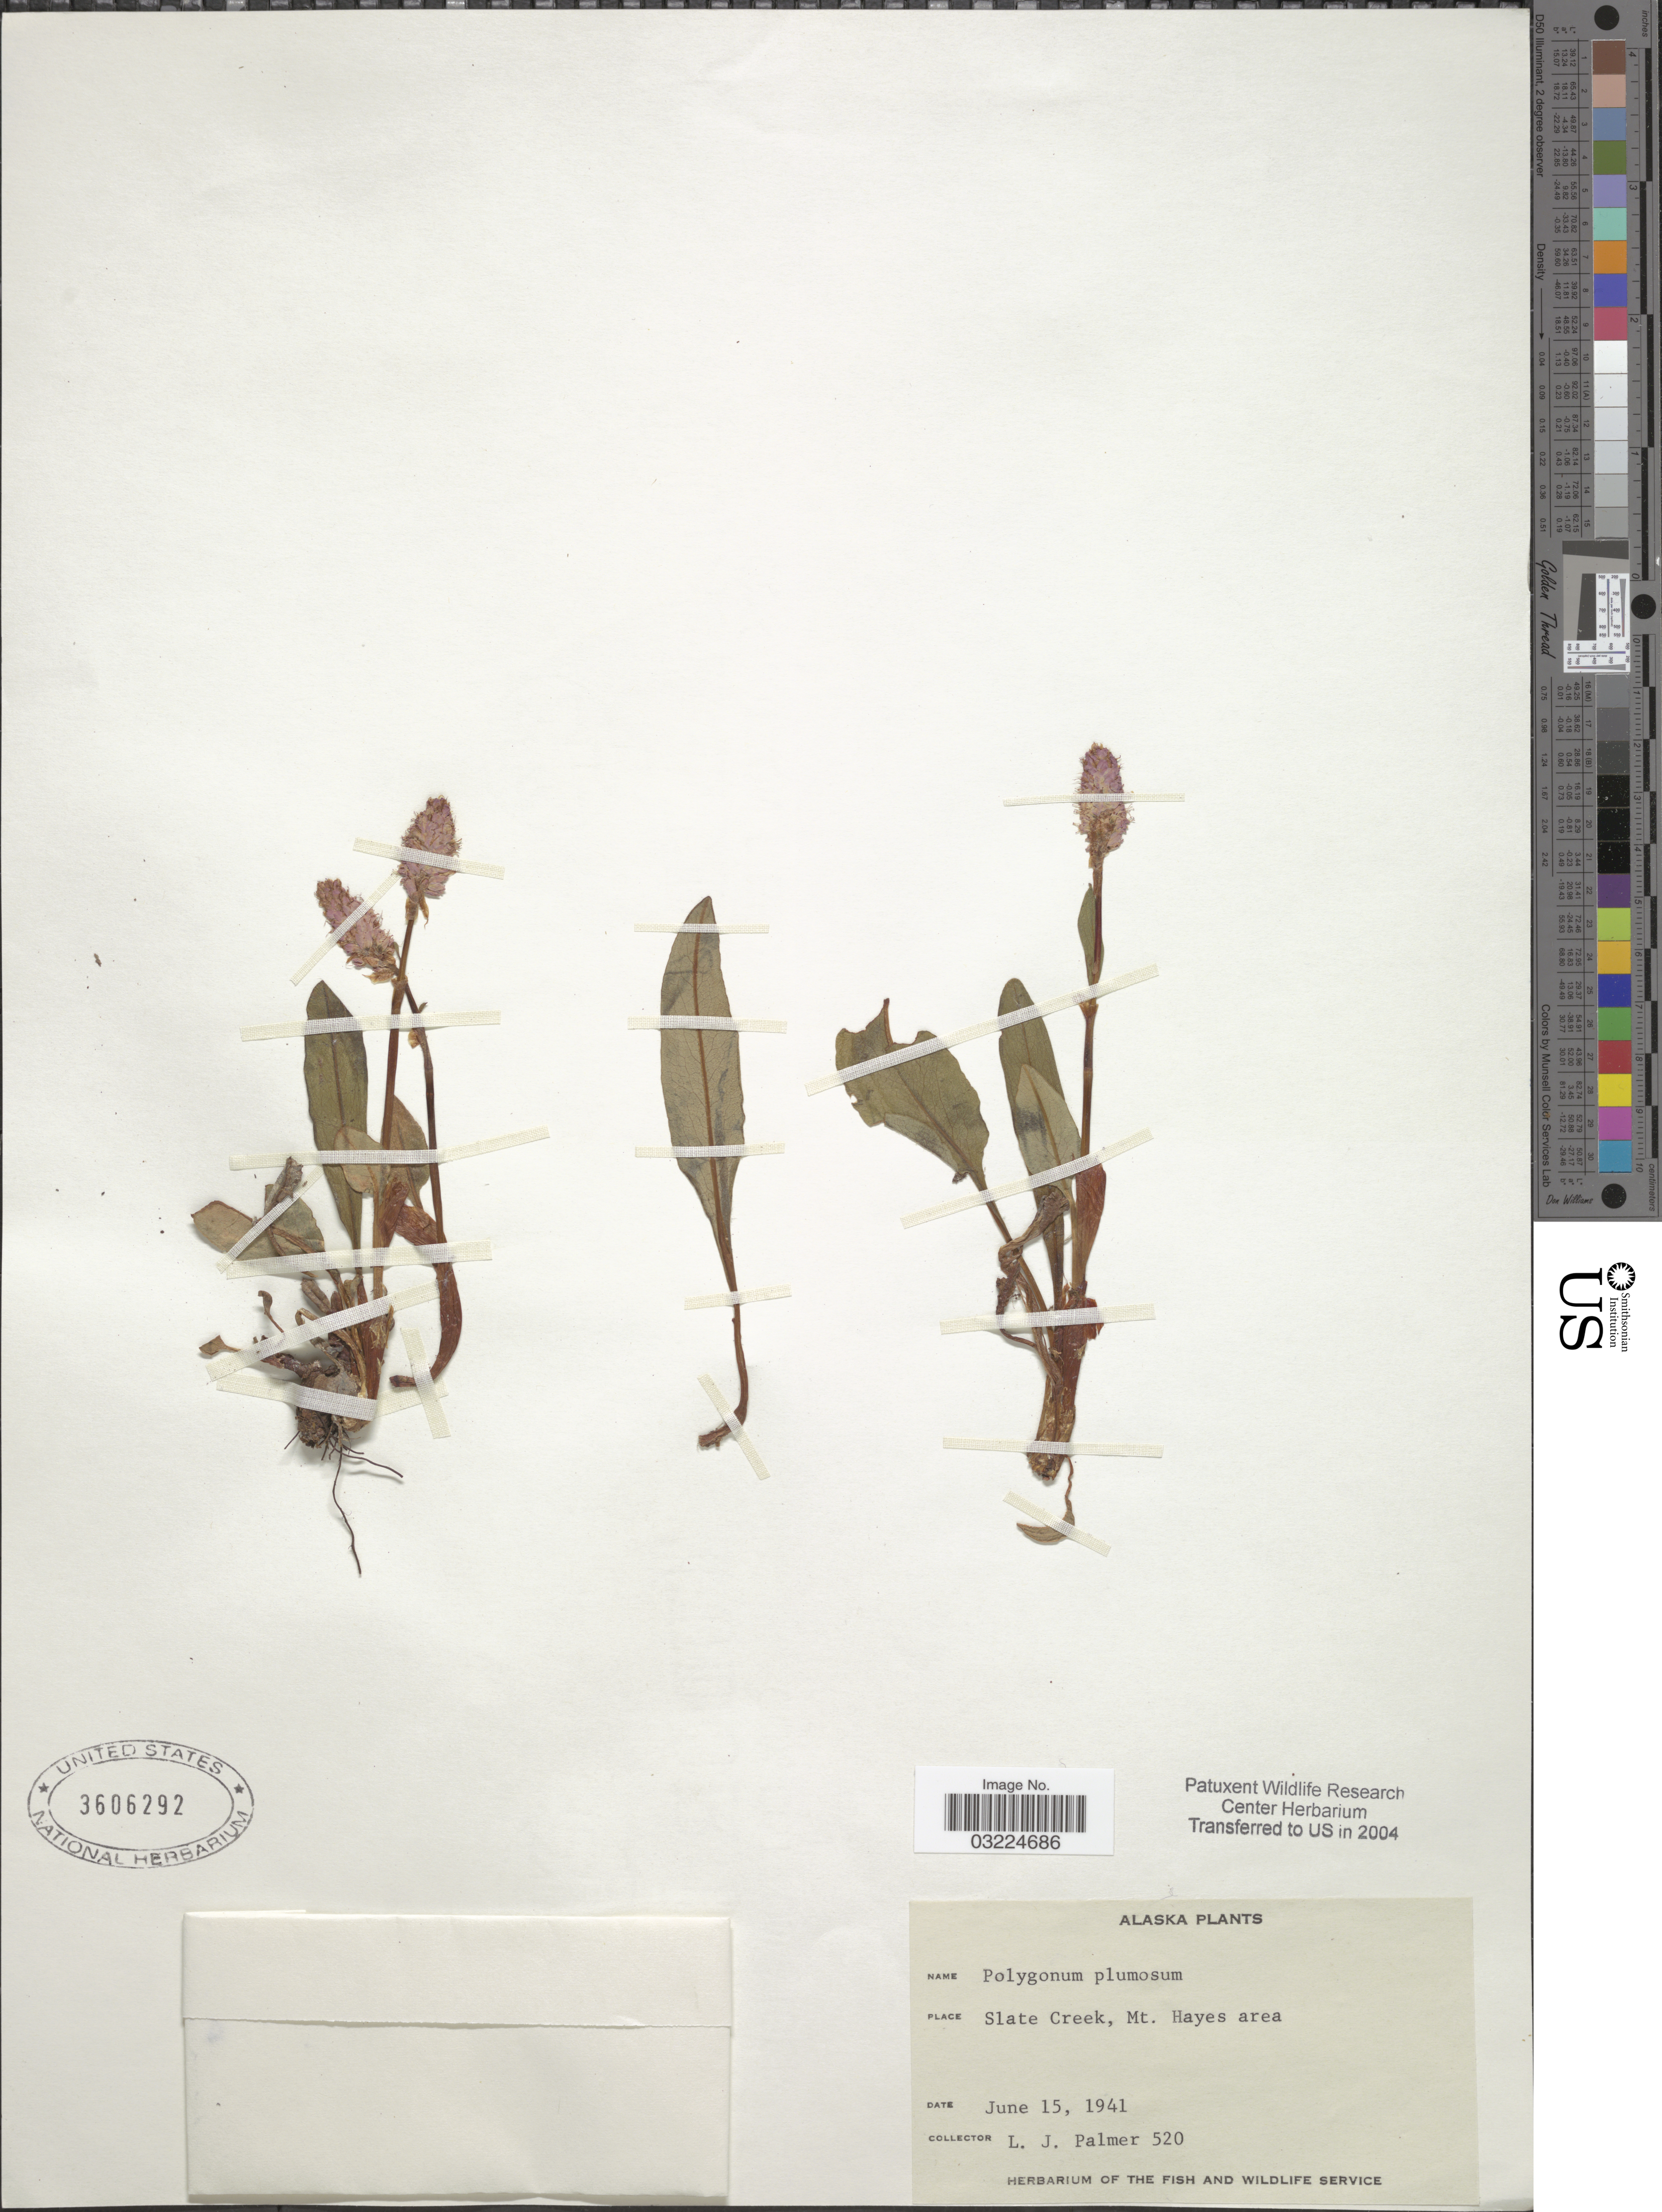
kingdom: Plantae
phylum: Tracheophyta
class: Magnoliopsida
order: Caryophyllales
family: Polygonaceae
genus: Bistorta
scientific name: Bistorta plumosa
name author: (Small) Greene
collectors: L. J. Palmer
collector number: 520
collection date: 1941-06-15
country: United States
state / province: Alaska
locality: Slate Creek, Mt. Hayes area.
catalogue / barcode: US 3606292